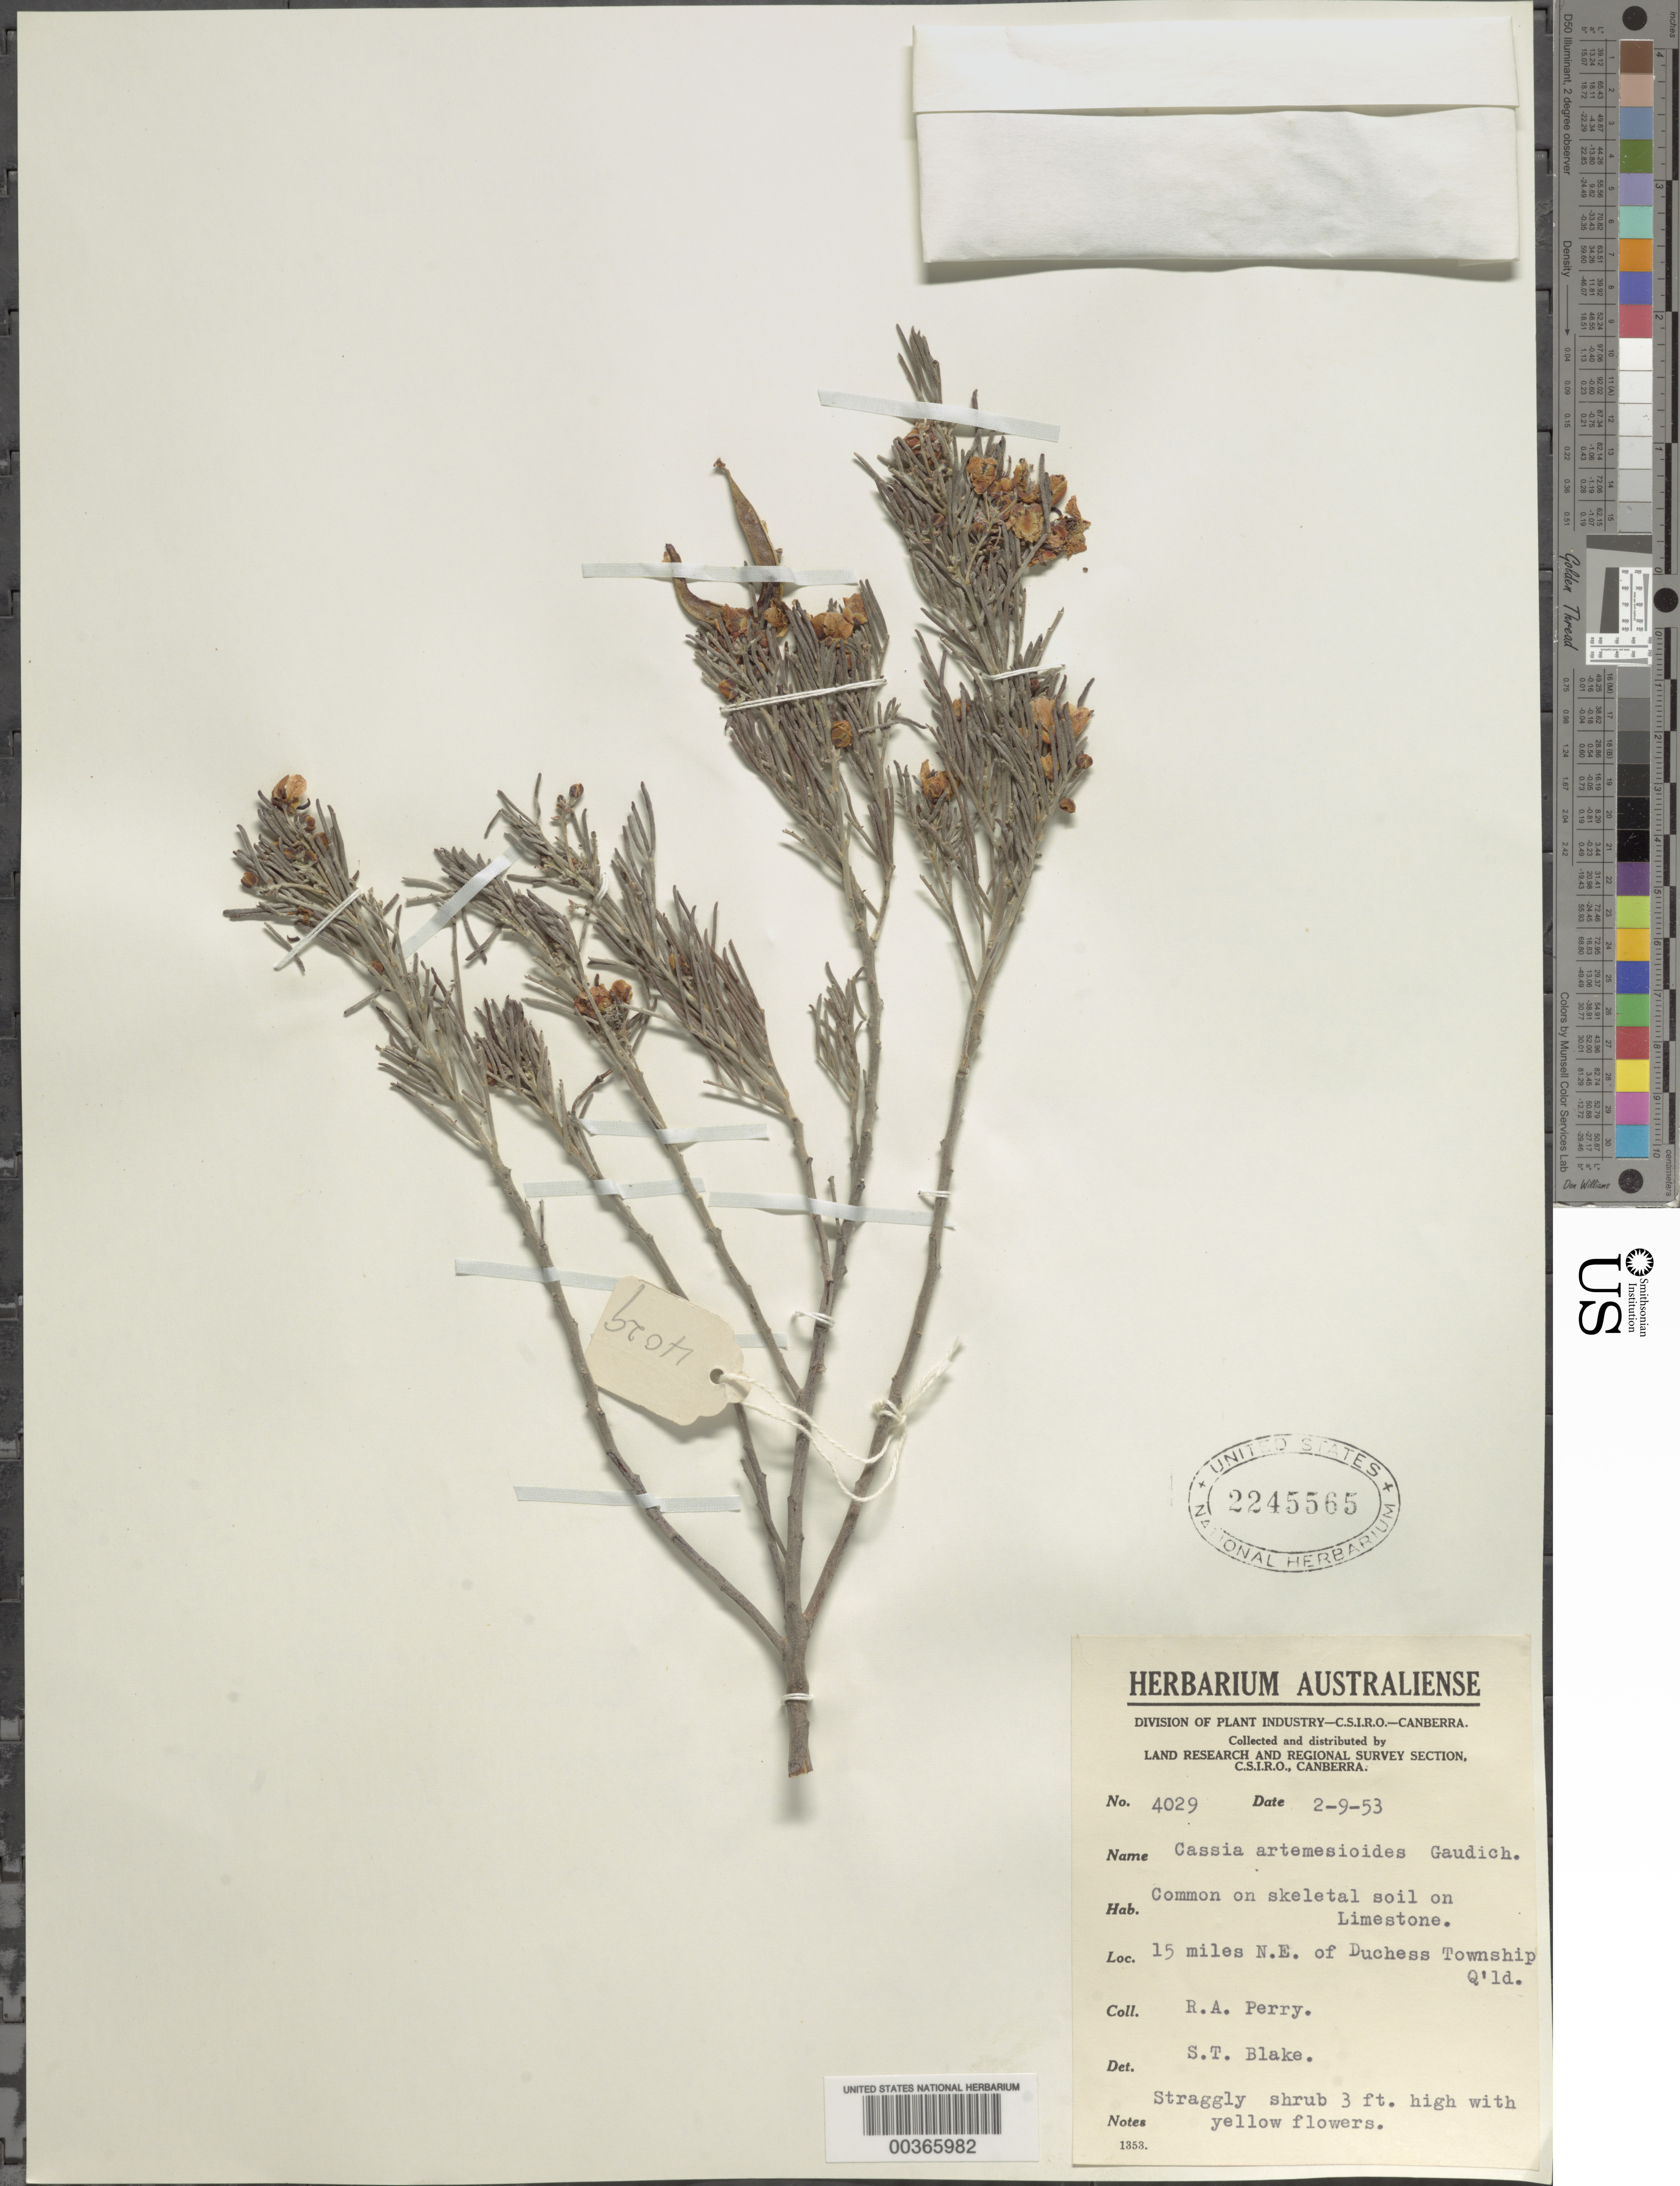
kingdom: Plantae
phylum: Tracheophyta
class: Magnoliopsida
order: Fabales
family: Fabaceae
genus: Senna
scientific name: Senna artemisioides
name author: (Gaudich. ex DC.) Randell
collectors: Perry, R. A.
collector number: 4029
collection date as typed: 02 Sep 1953 or 09 Feb 1953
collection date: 1953-02-09 or 1953-09-02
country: Australia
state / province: Queensland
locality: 15 mi ne of duchess township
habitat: Skeletal soil on limestone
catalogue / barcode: US 2245565